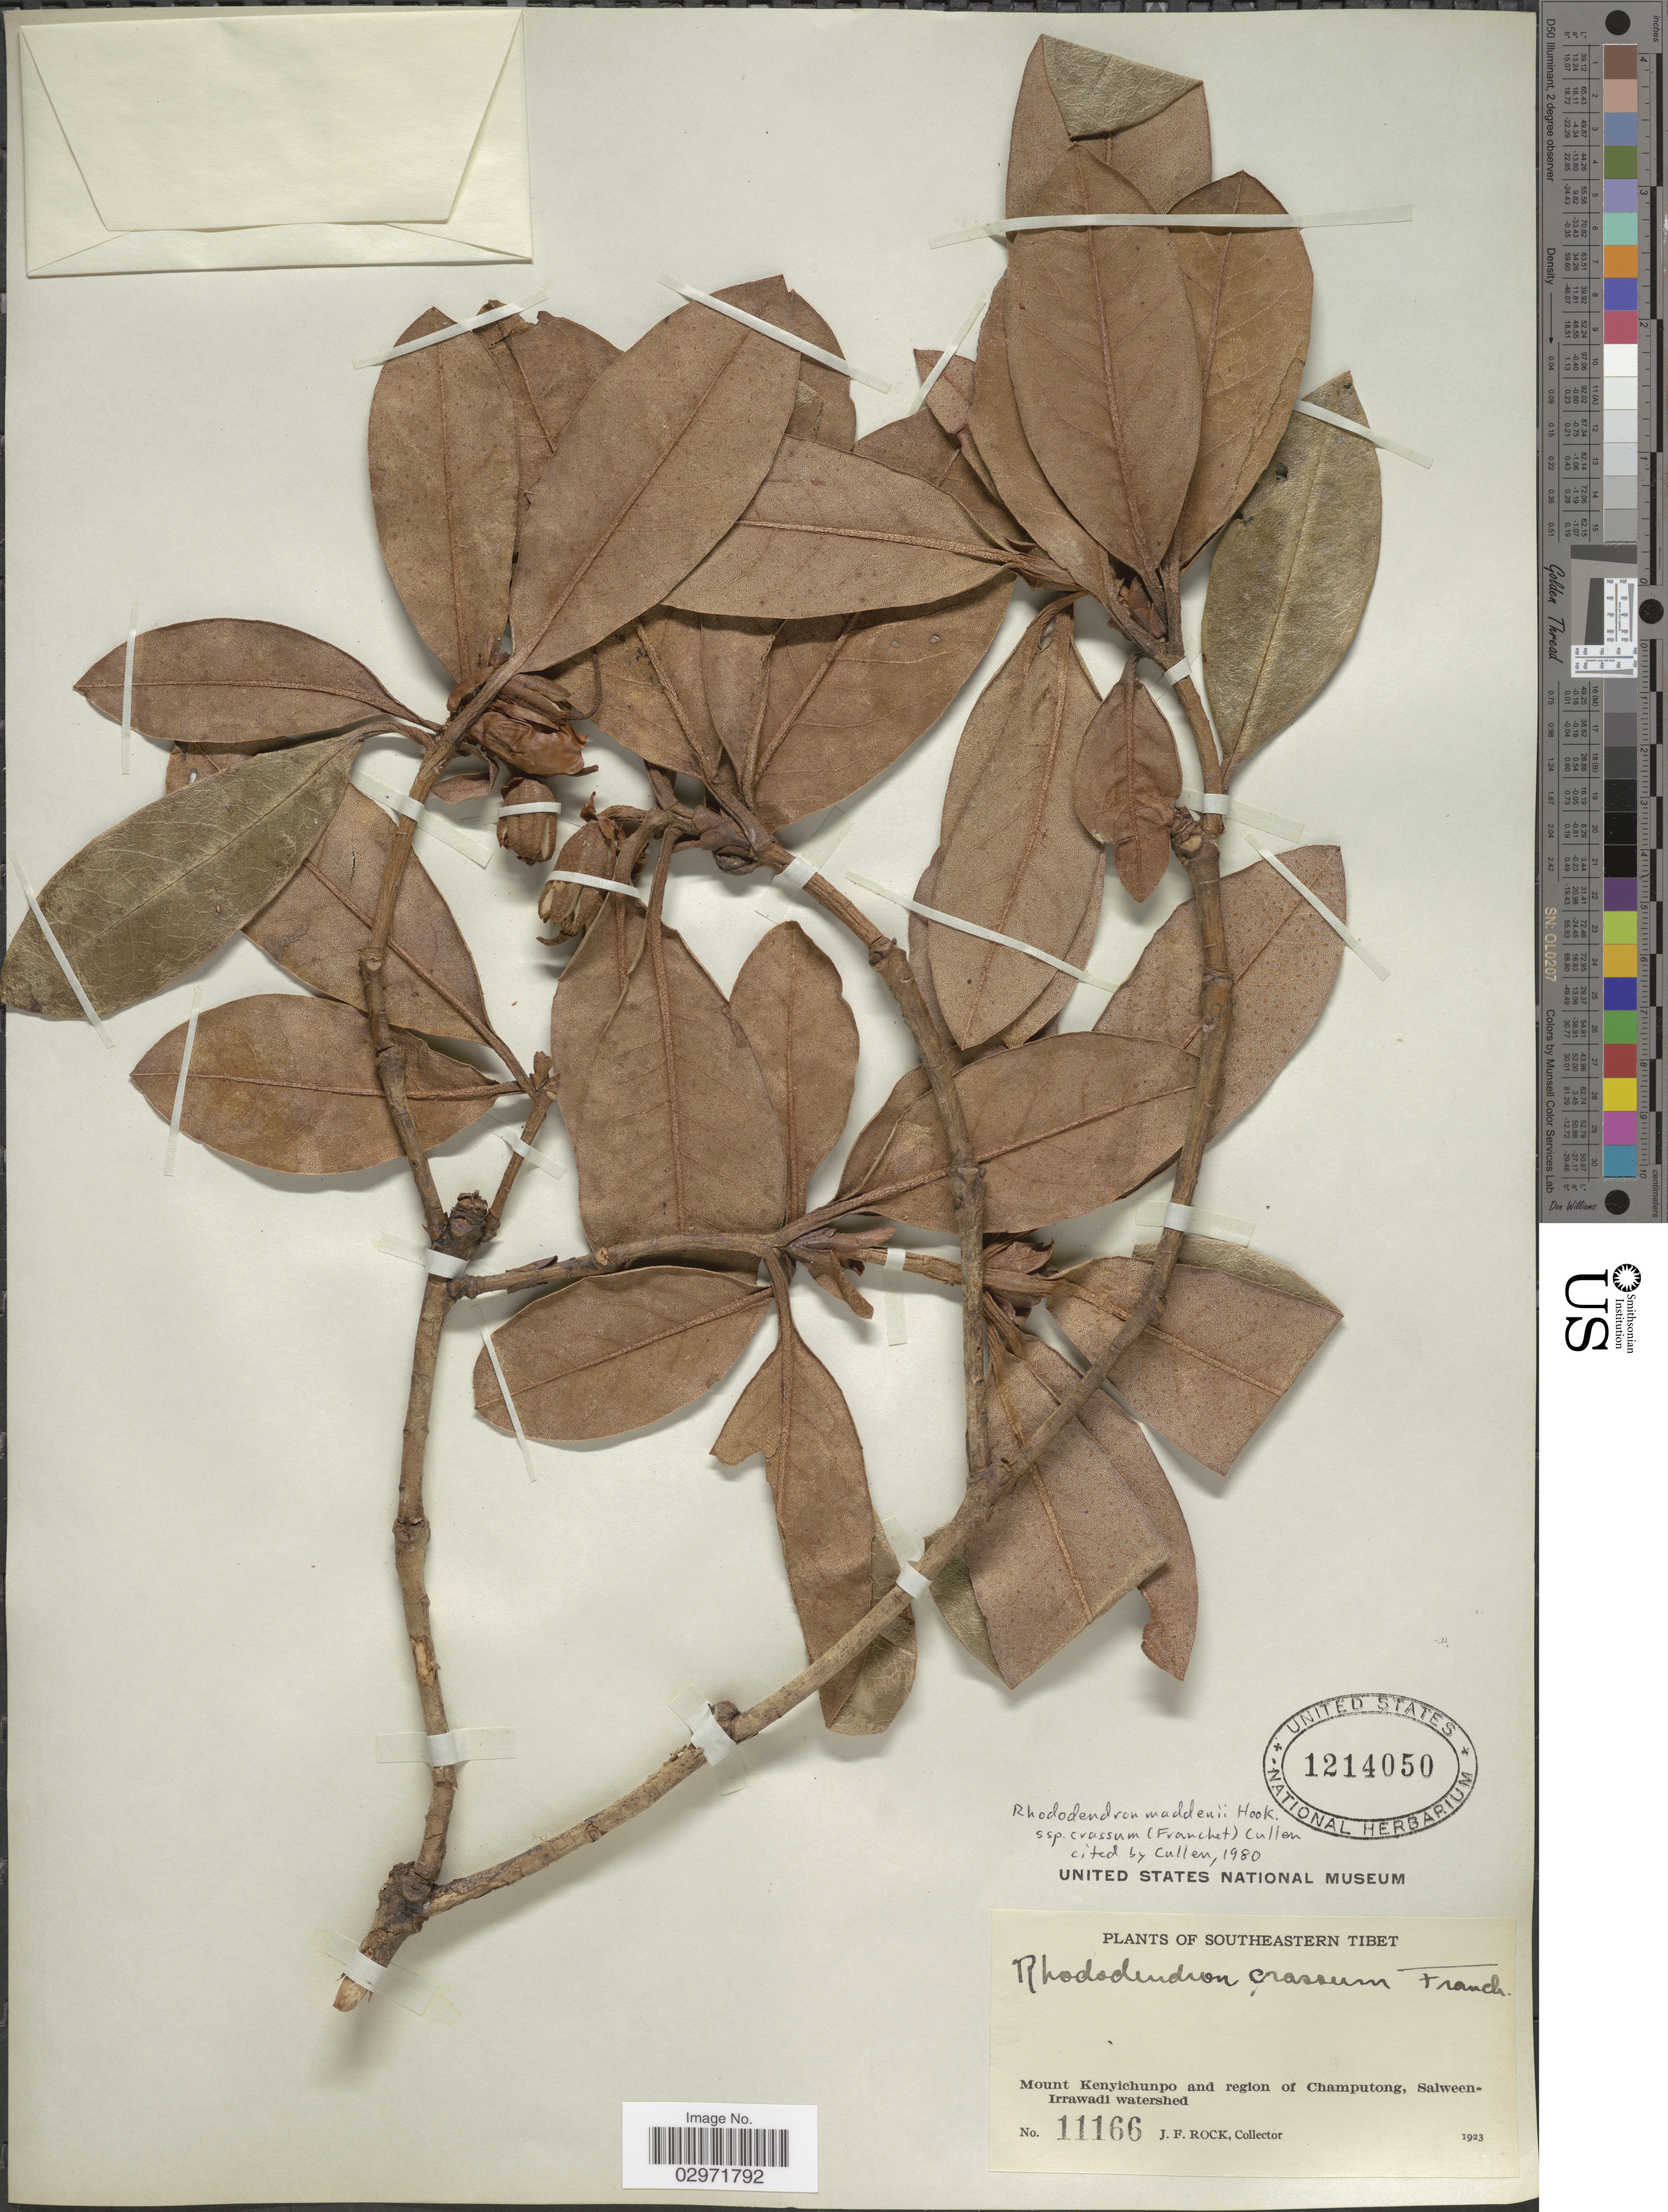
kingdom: Plantae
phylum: Tracheophyta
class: Magnoliopsida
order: Ericales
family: Ericaceae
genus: Rhododendron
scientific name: Rhododendron maddenii subsp. crassum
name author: (Franch.) Cullen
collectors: J. Rock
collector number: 11166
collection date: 1923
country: China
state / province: Xizang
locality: Southeastern Tibet. Mount Kenyichunpo and region of Champutong, Salween-Irrawadi watershed.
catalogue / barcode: US 1214050